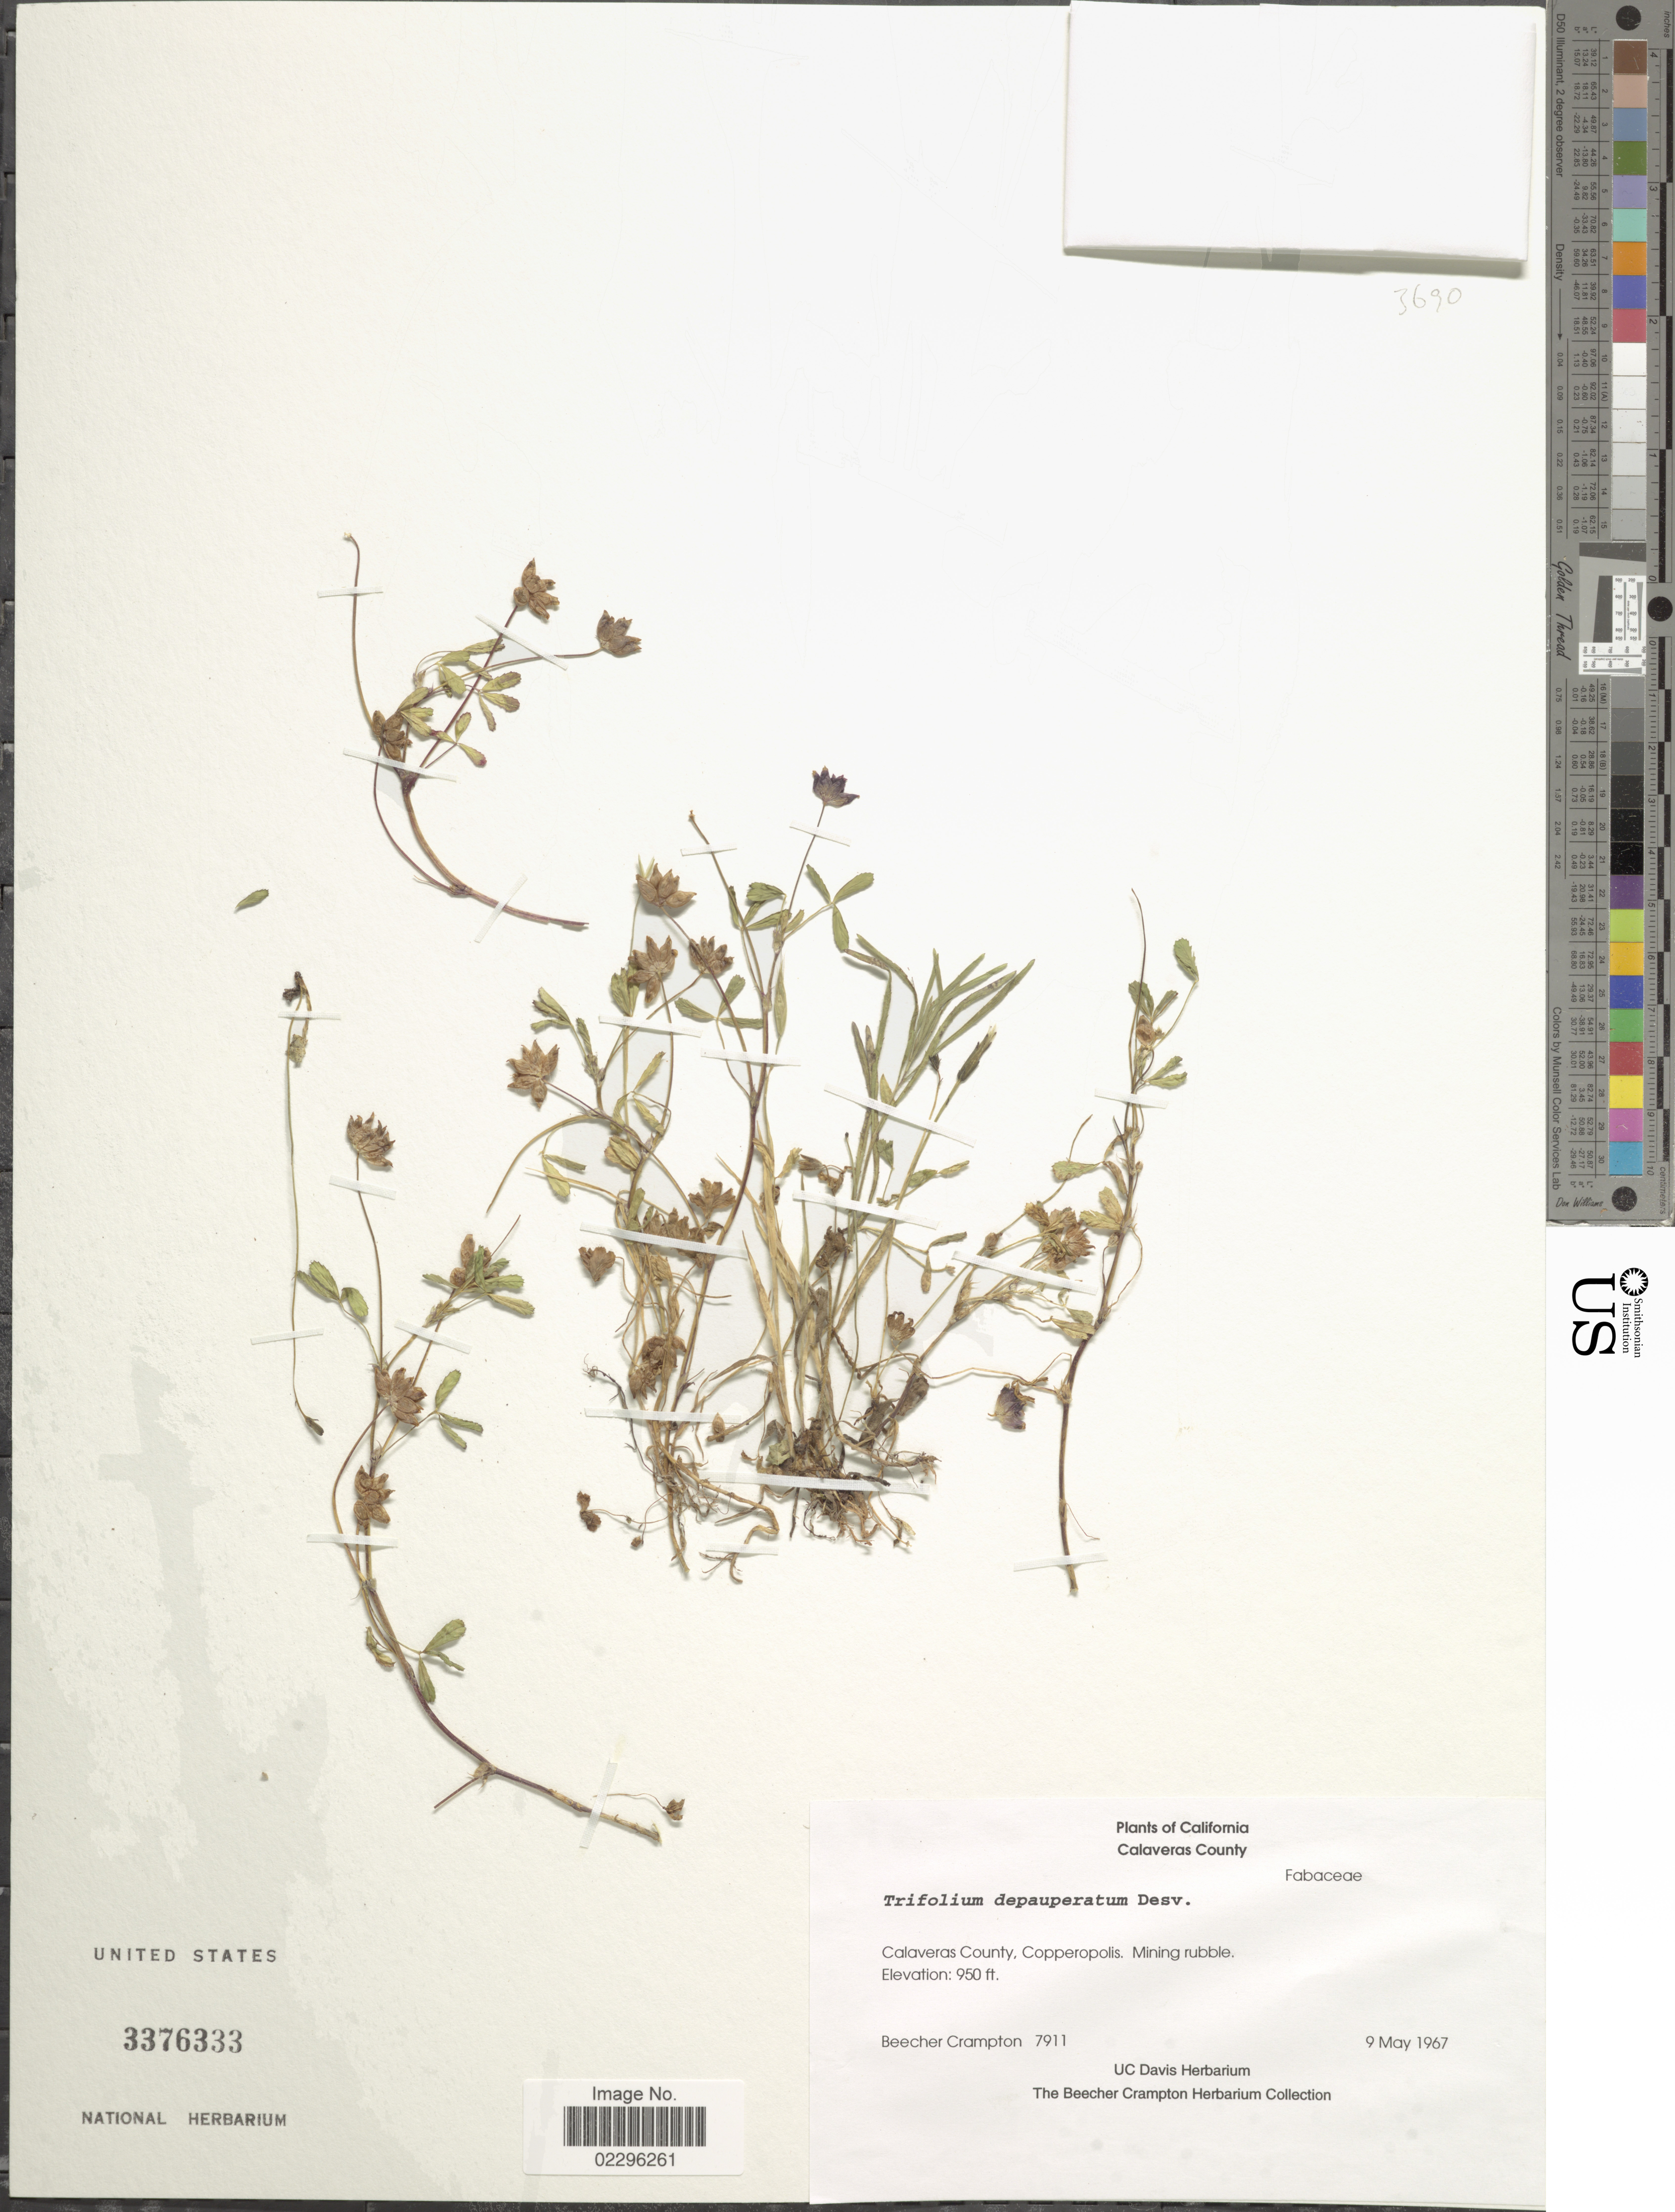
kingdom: Plantae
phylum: Tracheophyta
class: Magnoliopsida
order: Fabales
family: Fabaceae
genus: Trifolium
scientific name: Trifolium depauperatum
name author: Desv.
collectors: B. Crampton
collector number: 7911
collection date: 1967-05-09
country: United States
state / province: California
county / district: Calaveras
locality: Calaveras County, Copperopolis. Minin rubble.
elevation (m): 290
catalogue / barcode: US 3376333